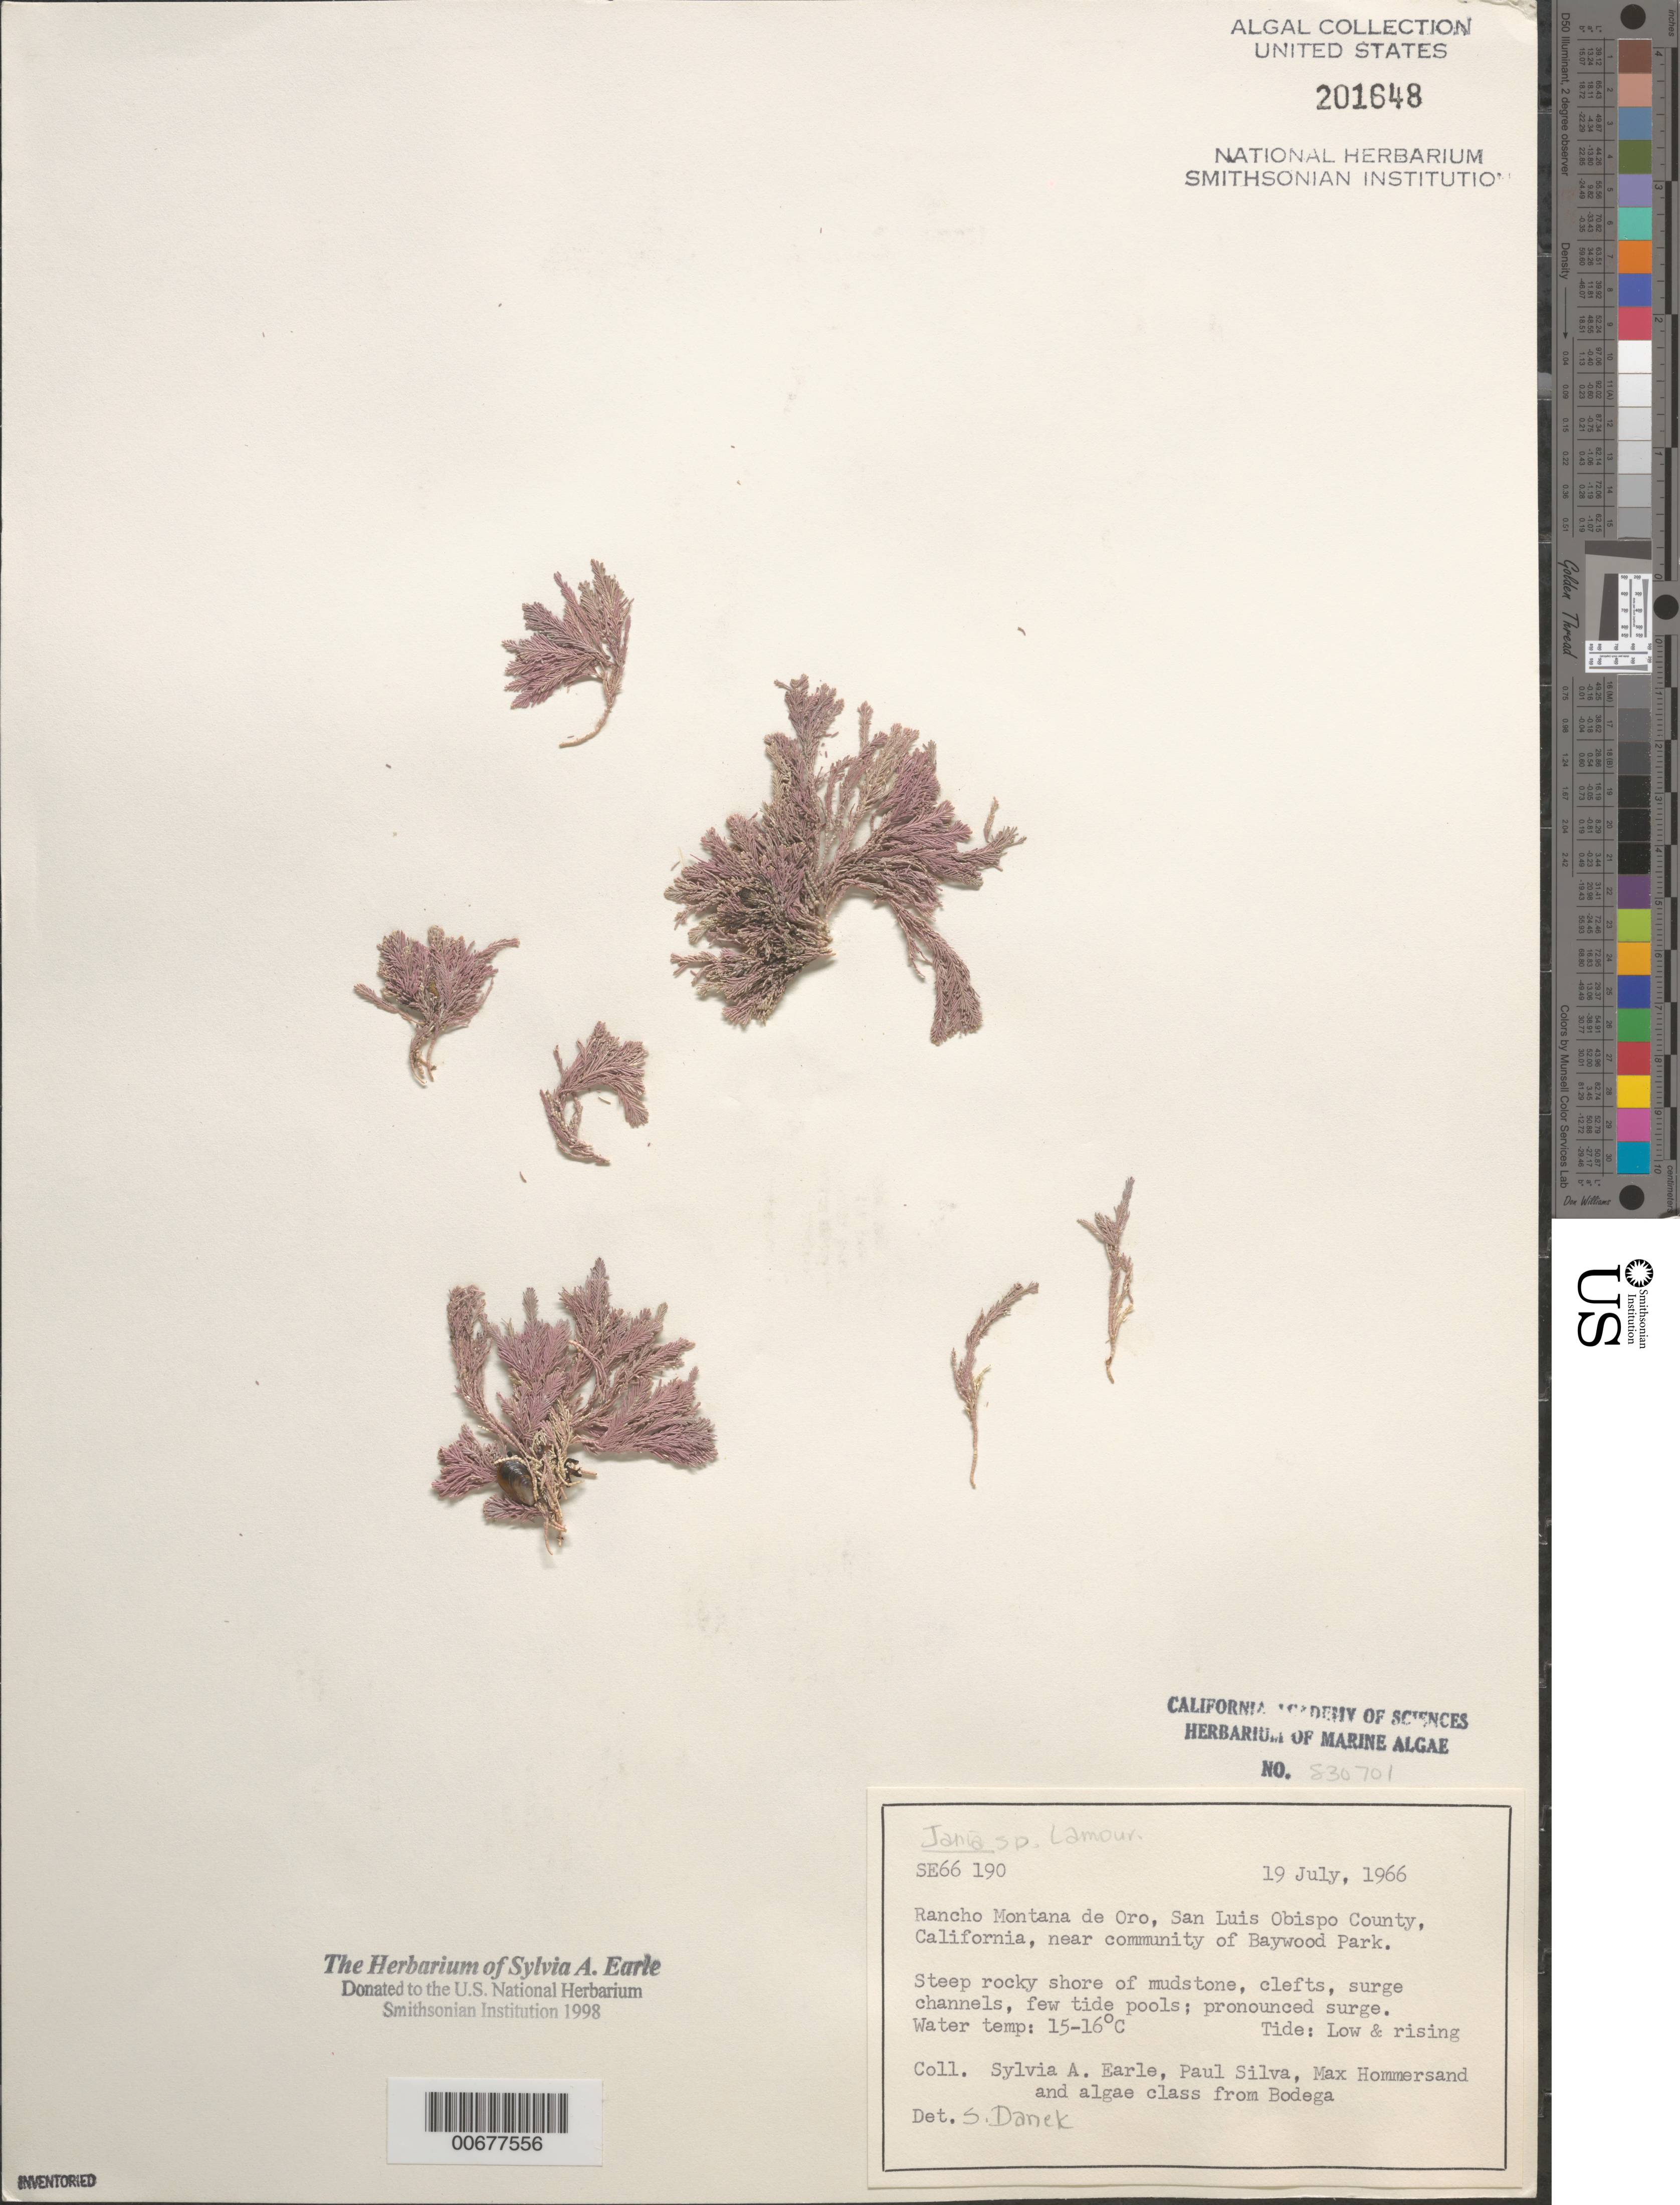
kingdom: Plantae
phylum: Rhodophyta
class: Florideophyceae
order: Corallinales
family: Corallinaceae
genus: Jania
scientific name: Jania sp.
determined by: Danek, S. L.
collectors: S. A. Earle, P. C. Silva, M. H. Hommersand & Bodega Algae Class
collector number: SE 66190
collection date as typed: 19 Jul 1966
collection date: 1966-07-19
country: United States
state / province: California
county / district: San Luis Obispo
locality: Rancho Montana de Oro, near Baywood Park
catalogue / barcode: US 201648